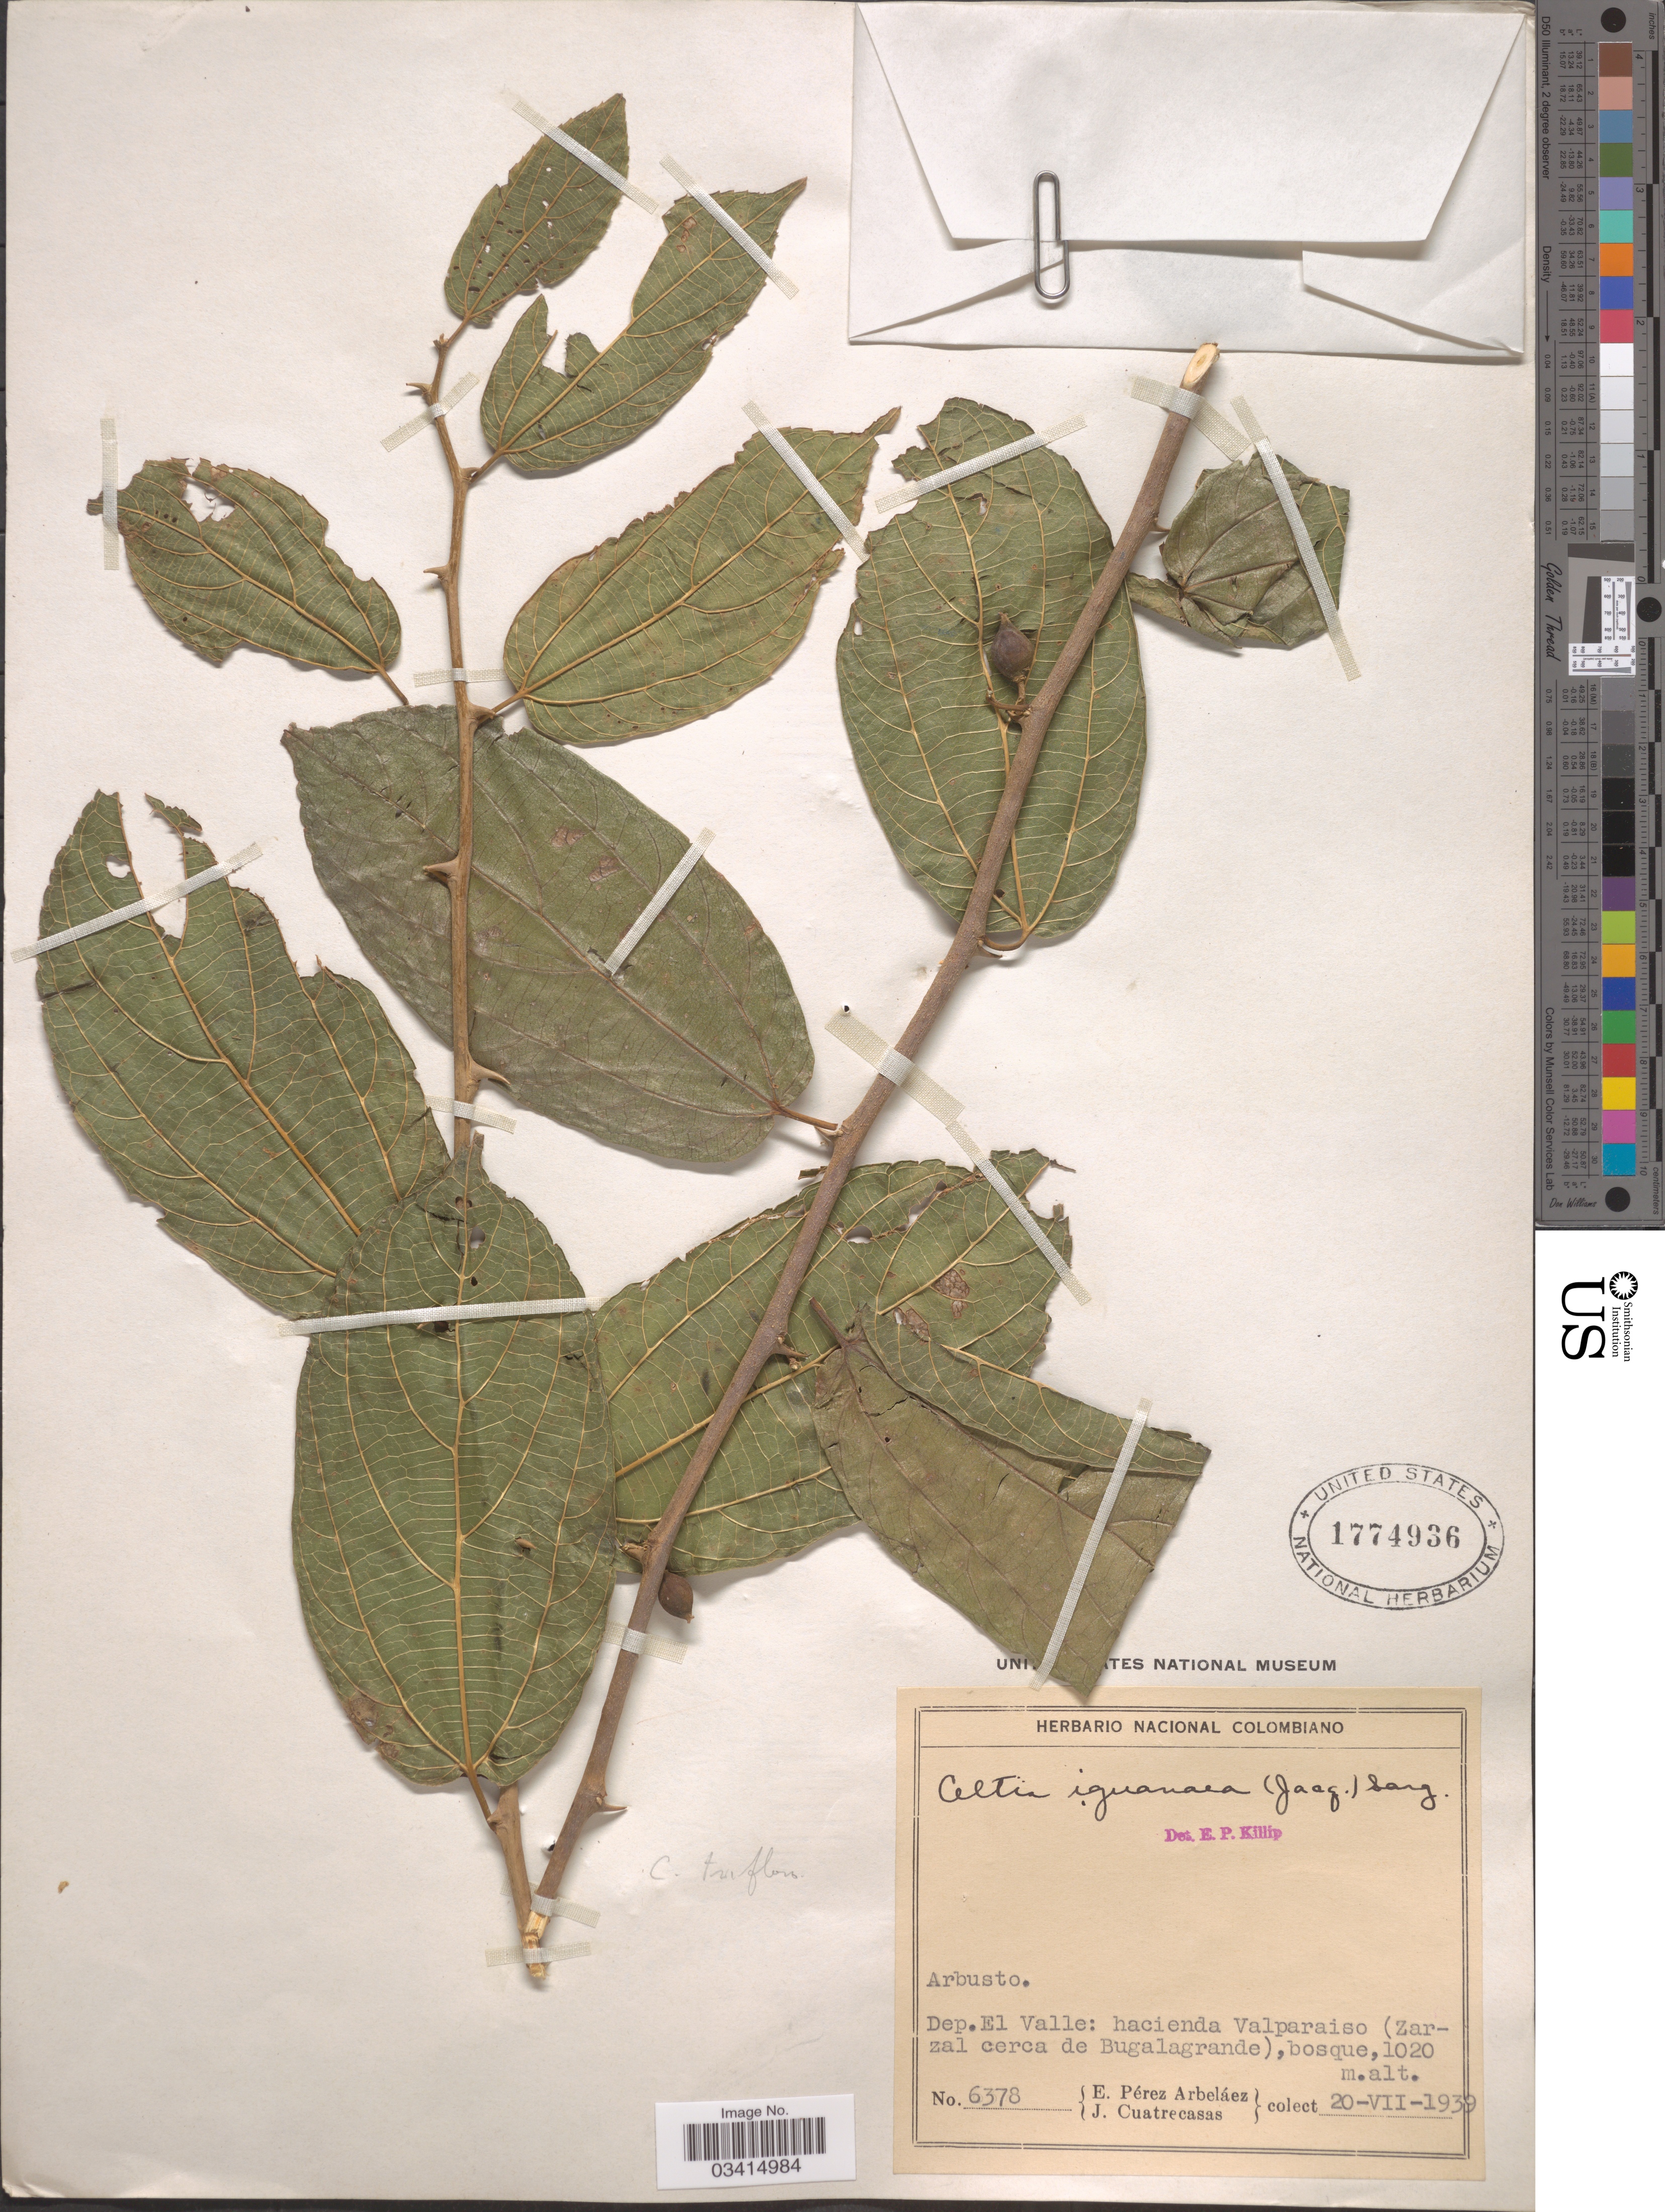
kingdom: Plantae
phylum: Tracheophyta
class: Magnoliopsida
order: Rosales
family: Cannabaceae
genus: Celtis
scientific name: Celtis triflora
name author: (Klotzsch) Ruiz ex Miq.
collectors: E. Pérez Arbeláez & J. Cuatrecasas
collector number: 6378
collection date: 1939-07-20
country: Colombia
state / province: Valle del Cauca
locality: Dep. El. Valle: hacienda Valparaiso (Zarzal cerca de Bugalagrande).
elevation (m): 1020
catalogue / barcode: US 1774936